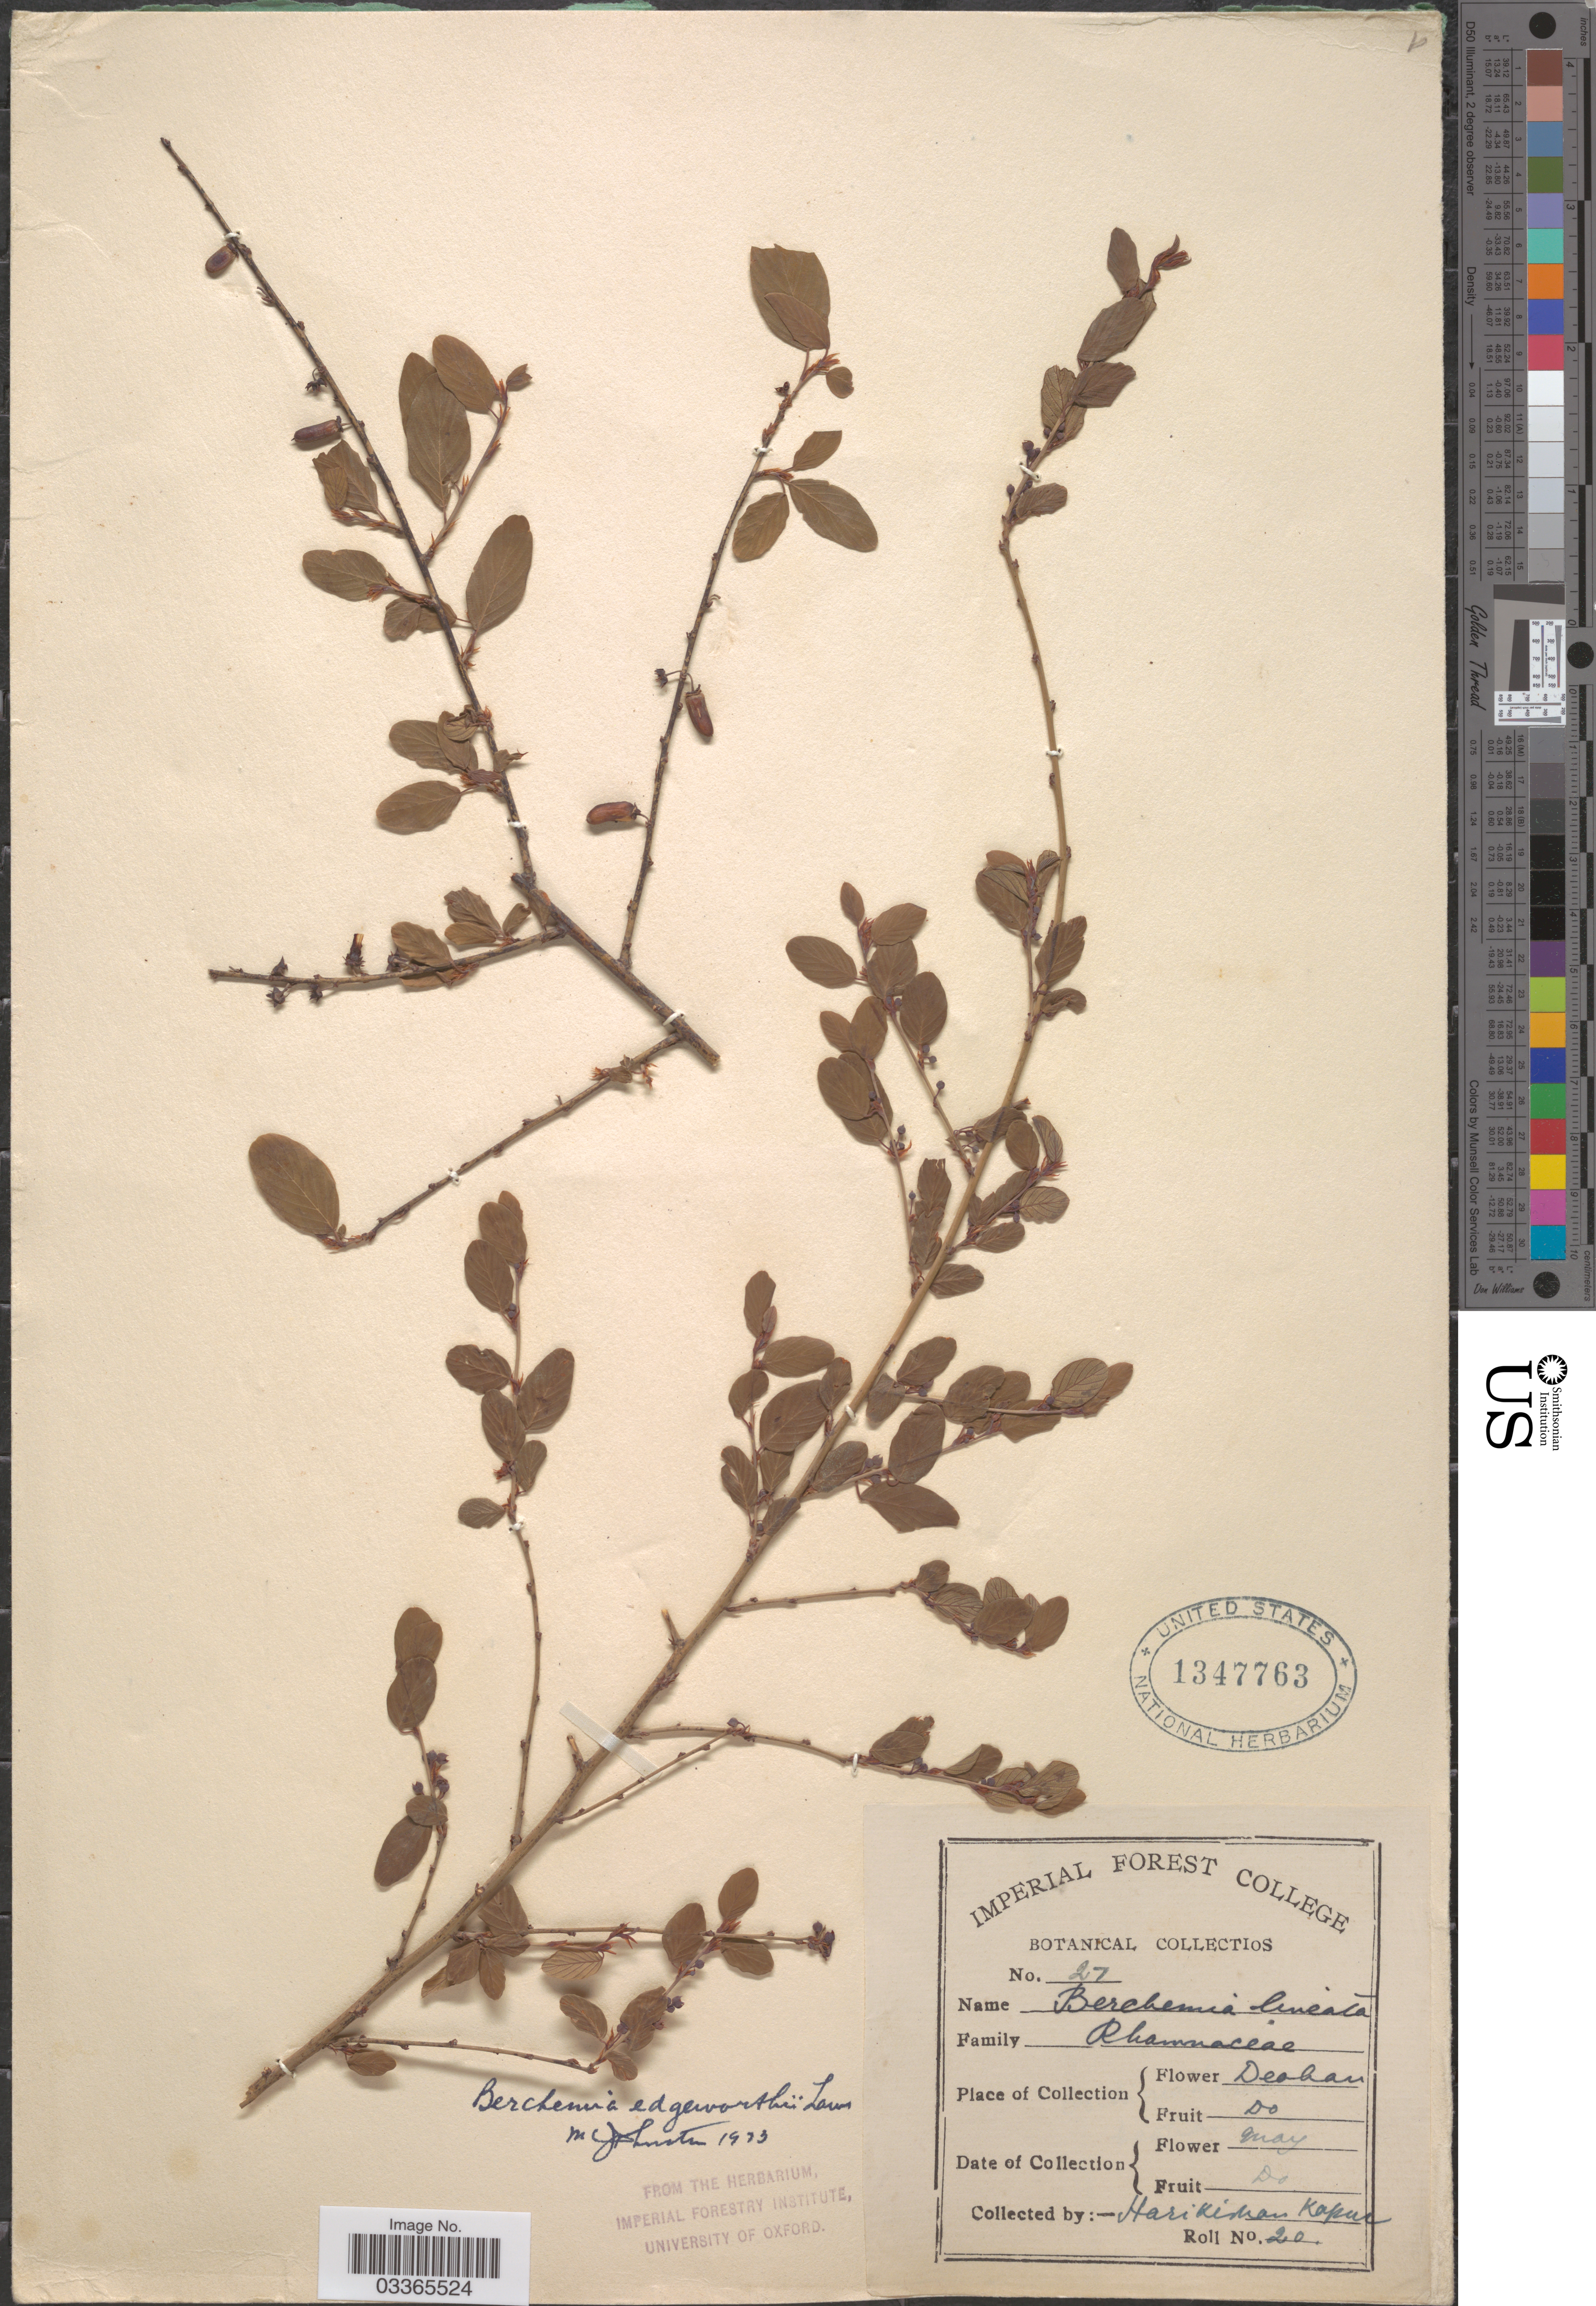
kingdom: Plantae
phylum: Tracheophyta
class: Magnoliopsida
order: Rosales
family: Rhamnaceae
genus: Berchemia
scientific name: Berchemia edgeworthii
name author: M.A. Lawson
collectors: H. Kapur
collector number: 27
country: India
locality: Deoban, Do.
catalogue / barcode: US 1347763